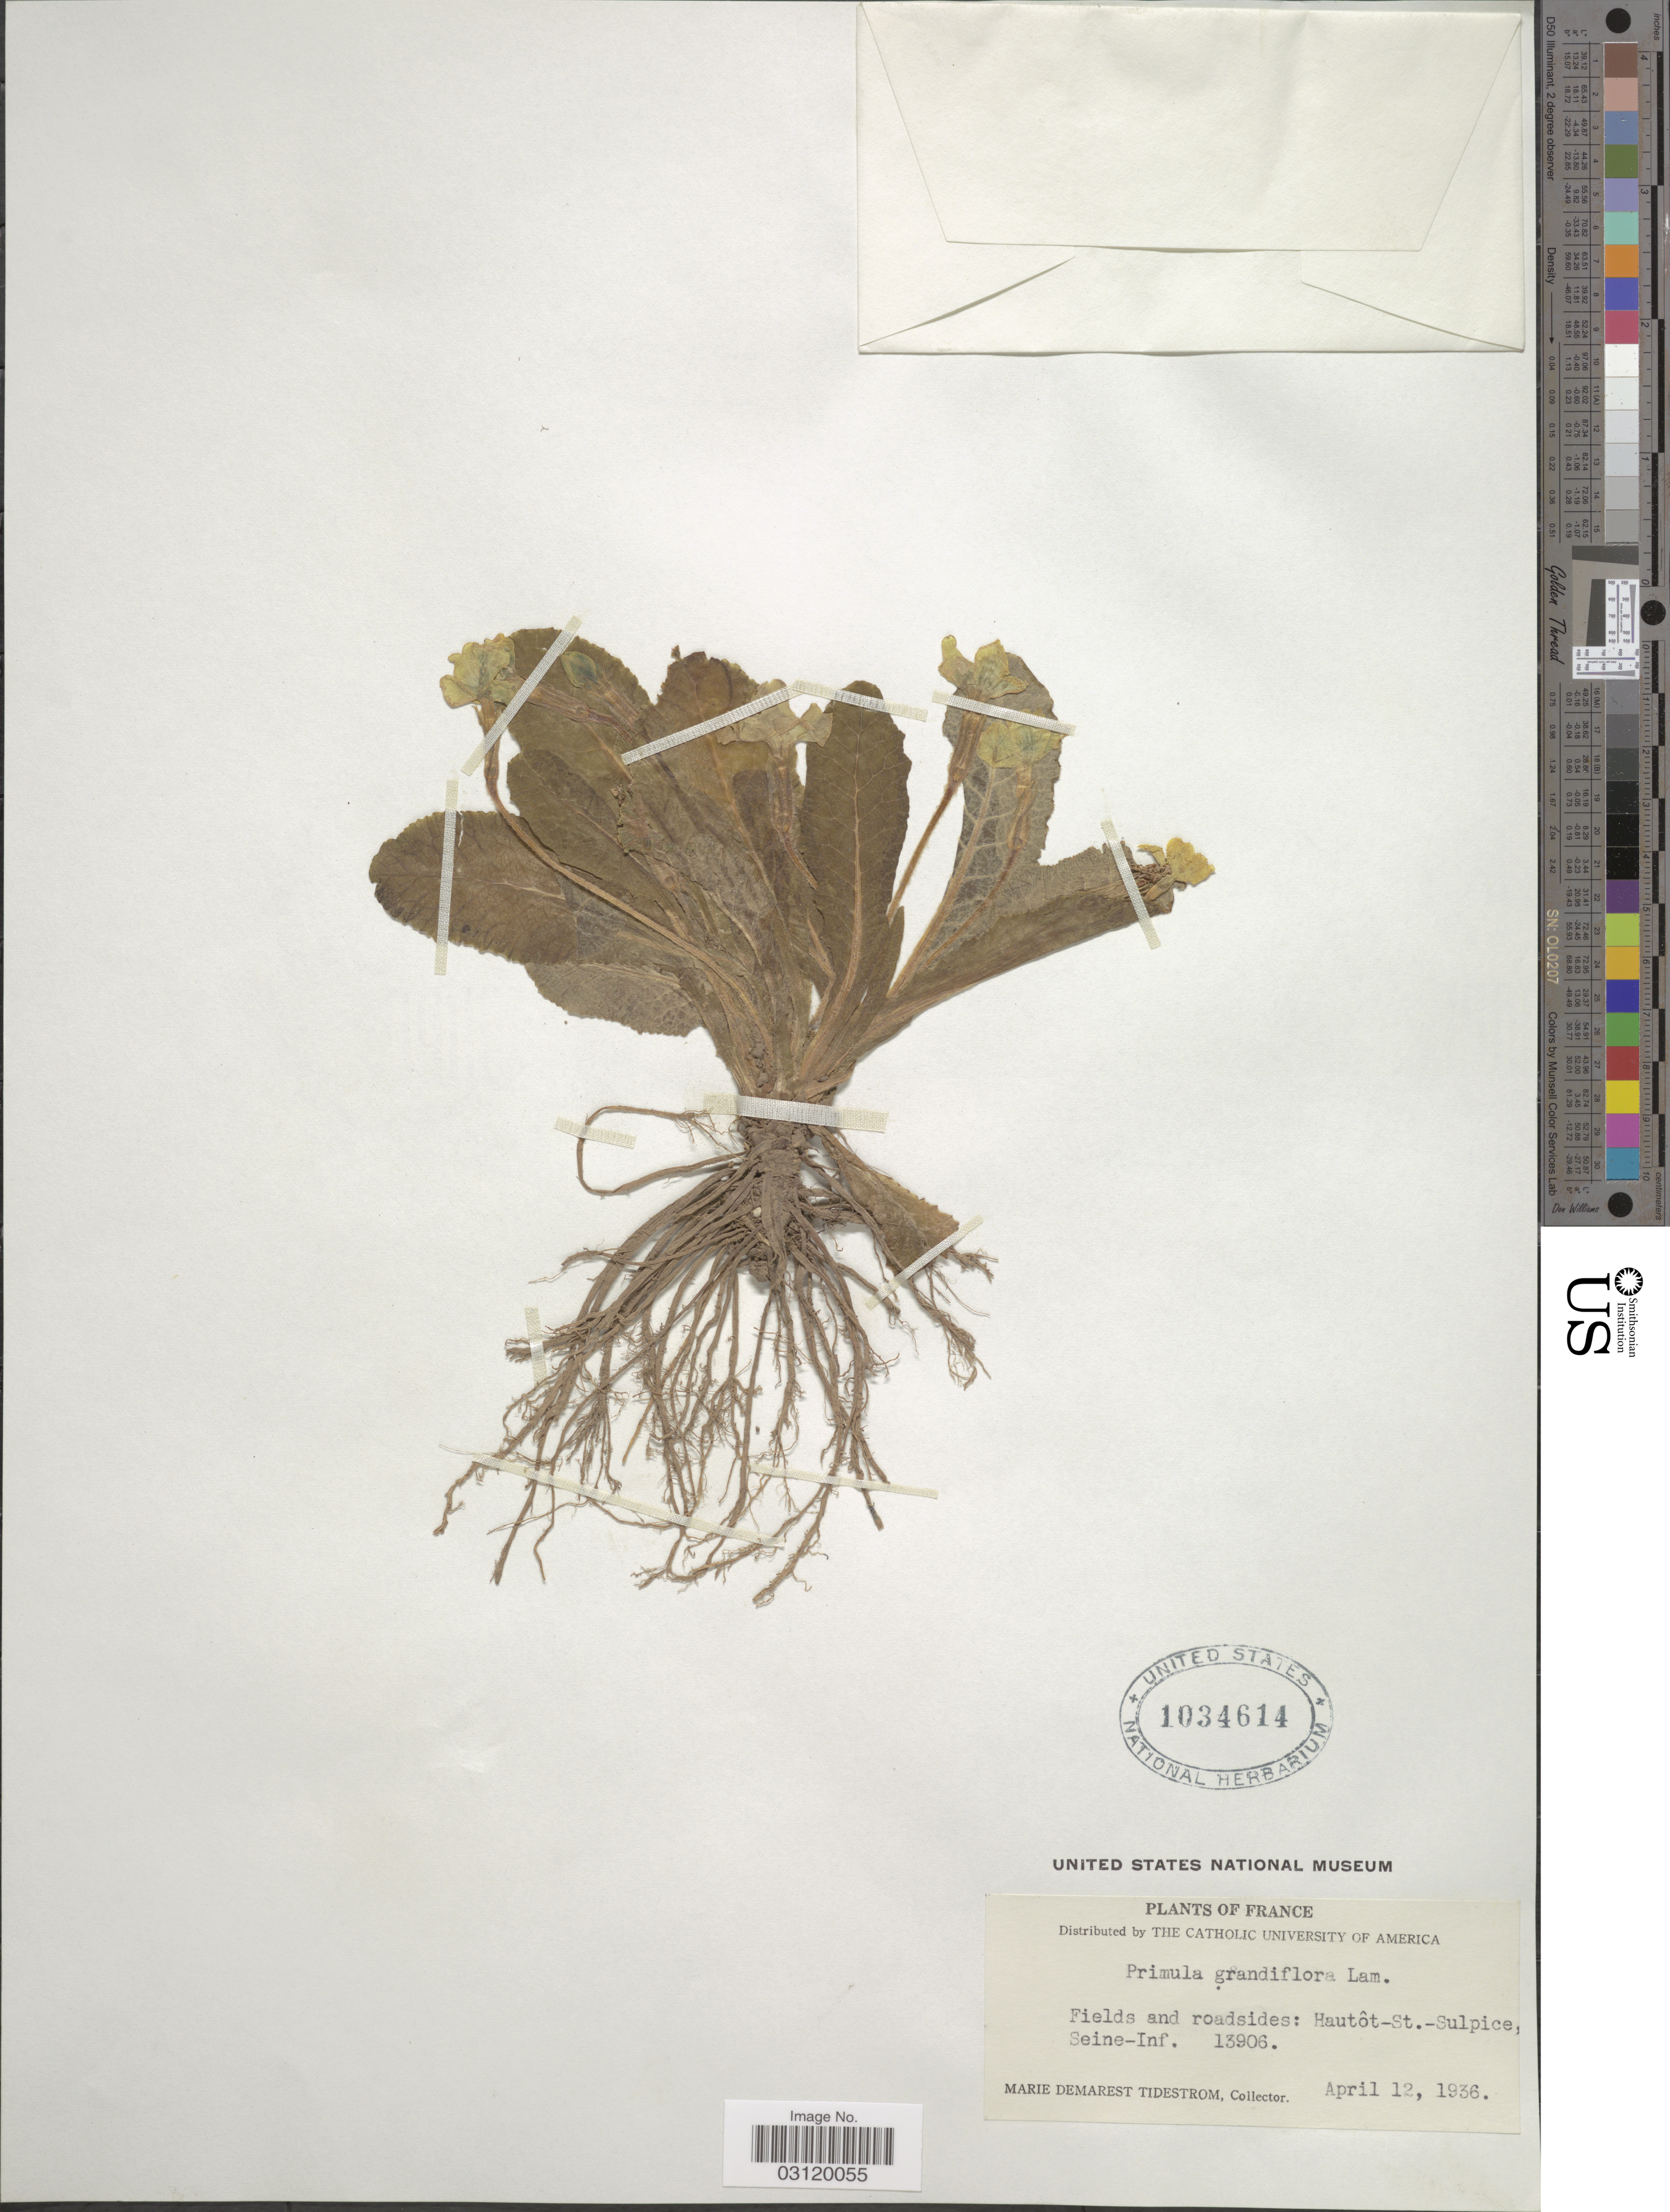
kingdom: Plantae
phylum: Tracheophyta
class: Magnoliopsida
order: Ericales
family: Primulaceae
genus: Primula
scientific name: Primula grandiflora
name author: Bâstard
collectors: M. Tidestrom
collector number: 13906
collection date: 1936-04-12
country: France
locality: Fields and roadsides: Hautôt-St.-Sulpice, Seine-Inf.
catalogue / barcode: US 1034614